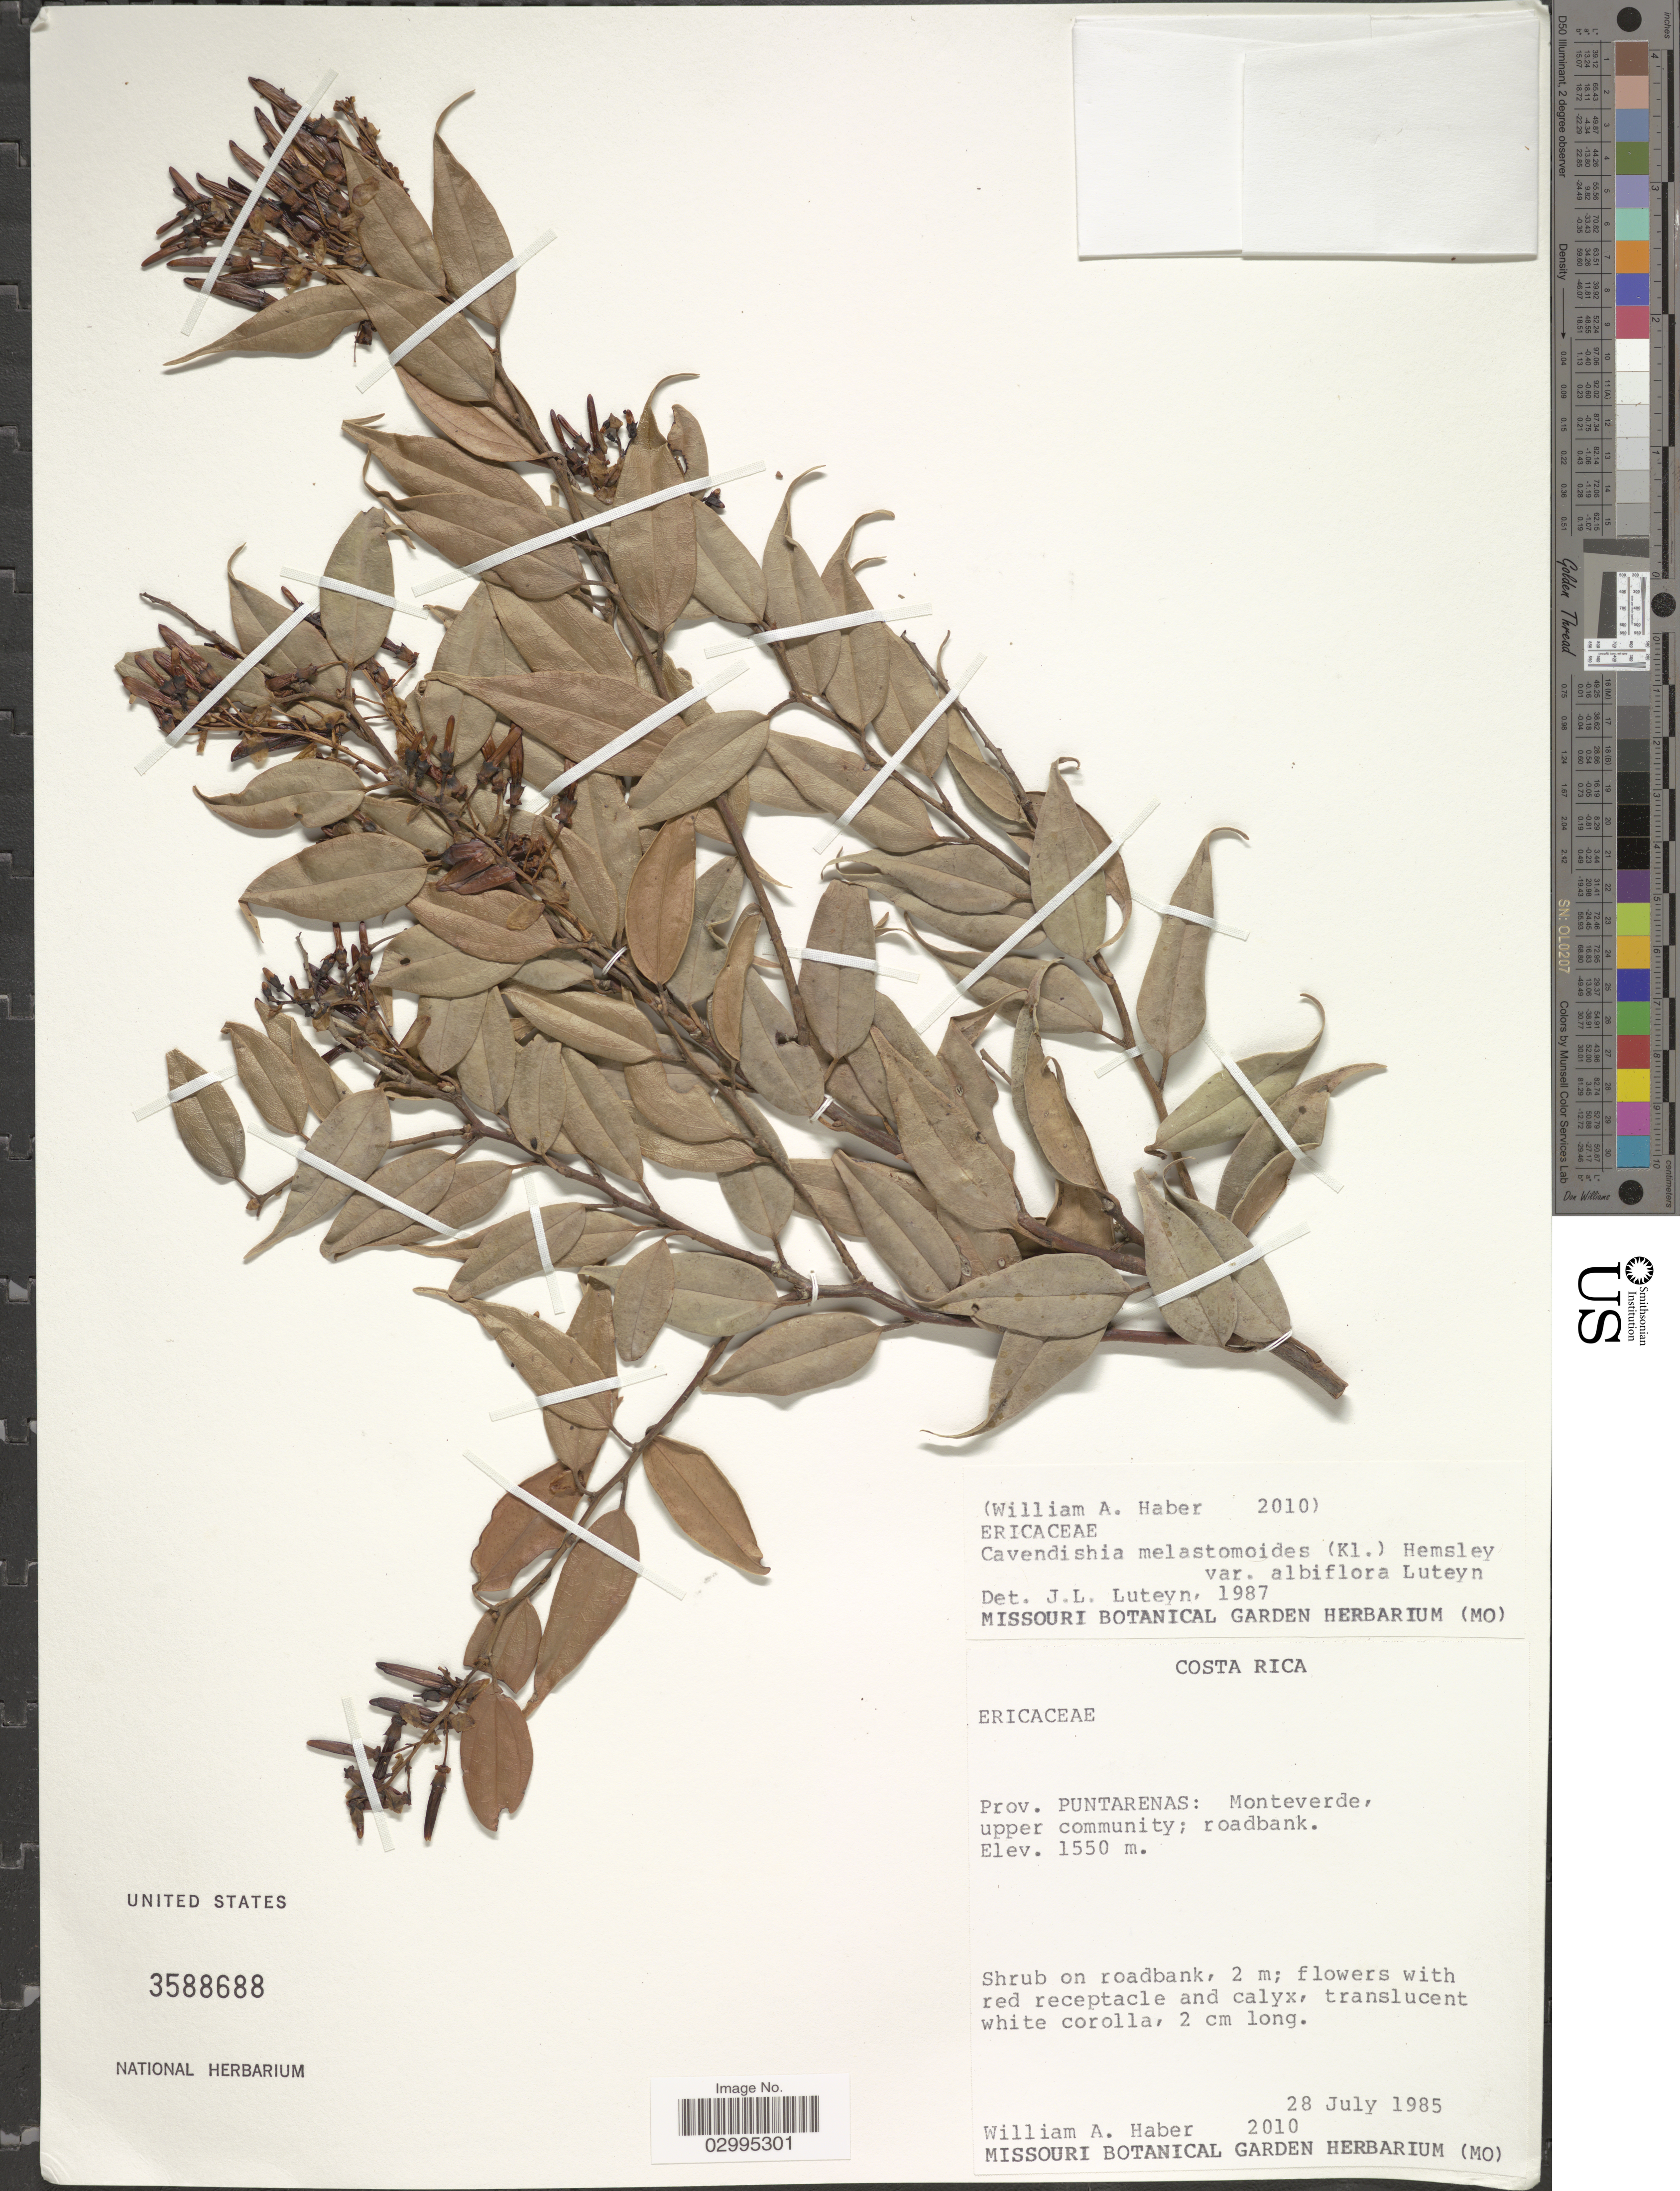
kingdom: Plantae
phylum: Tracheophyta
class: Magnoliopsida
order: Ericales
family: Ericaceae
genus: Cavendishia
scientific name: Cavendishia melastomoides var. albiflora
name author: Luteyn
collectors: W. A. Haber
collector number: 2010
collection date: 1985-07-28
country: Costa Rica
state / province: Puntarenas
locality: Monteverde, upper community.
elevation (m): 1550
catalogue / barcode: US 3588688